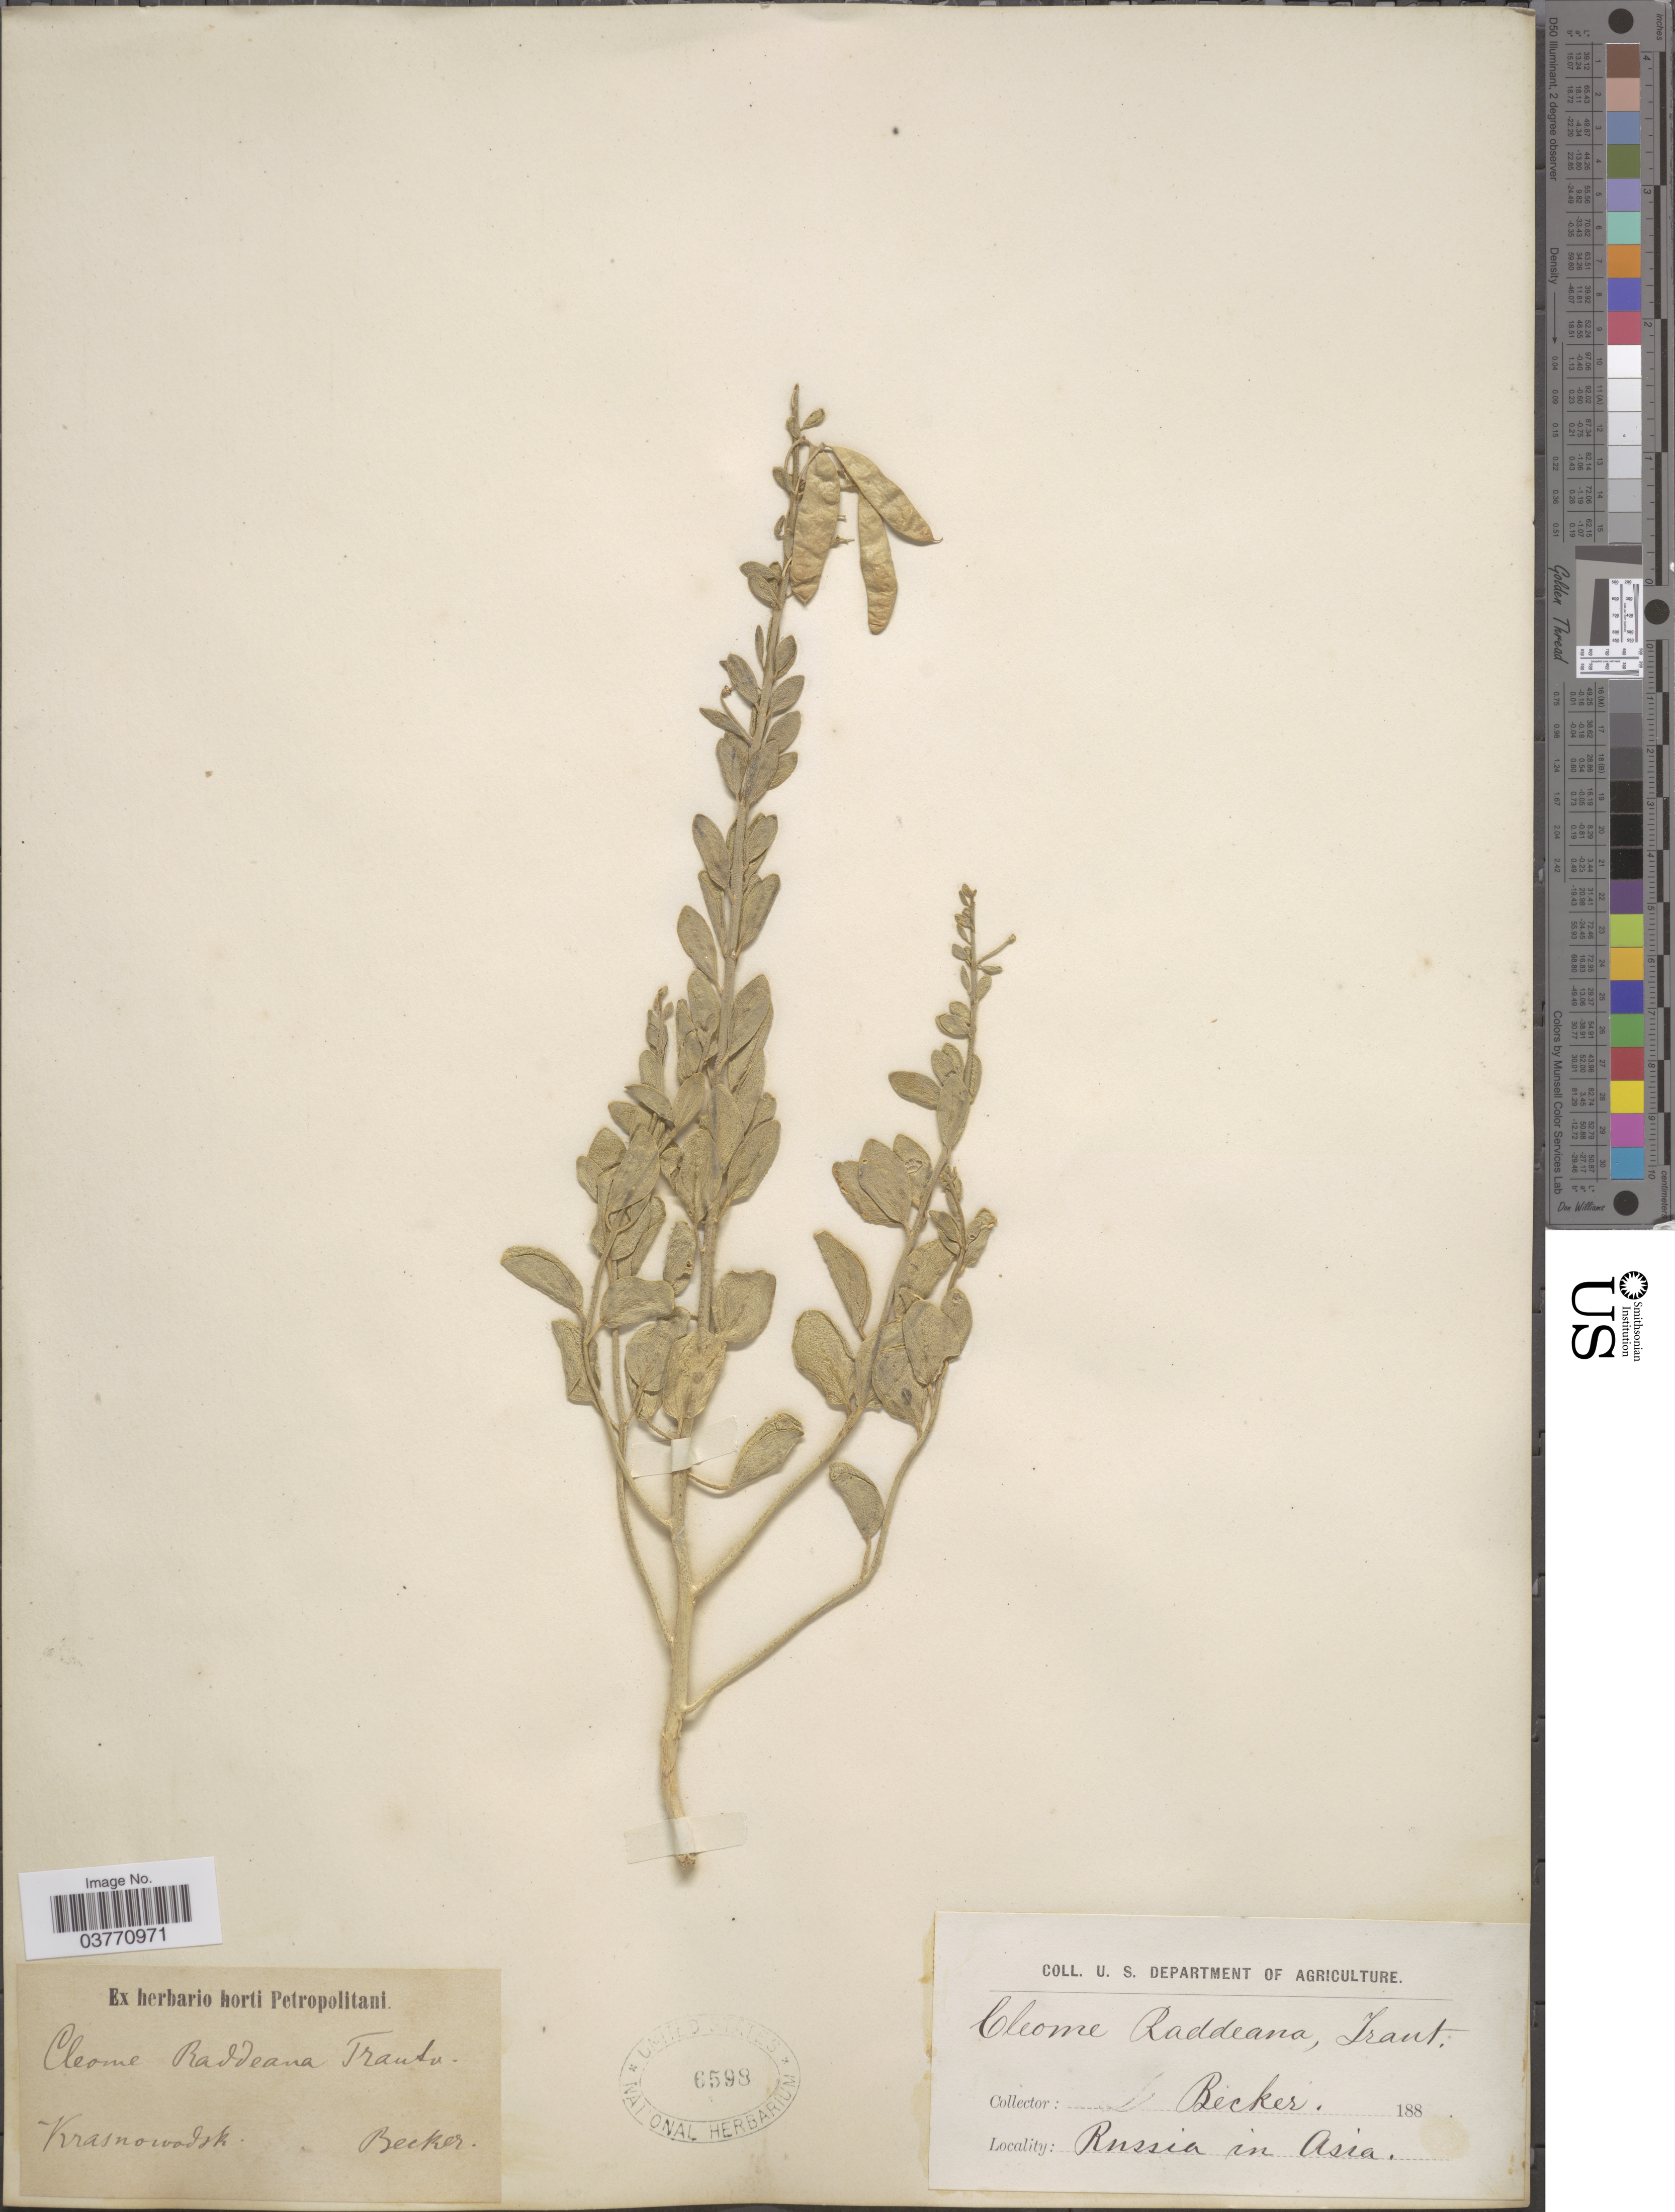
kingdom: Plantae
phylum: Tracheophyta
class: Magnoliopsida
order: Brassicales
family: Cleomaceae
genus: Cleome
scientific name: Cleome raddeana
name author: Trautv.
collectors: Becker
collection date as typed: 188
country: Turkmenistan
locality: Krasnowodsk. Russia in Asia.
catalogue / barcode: US 6598